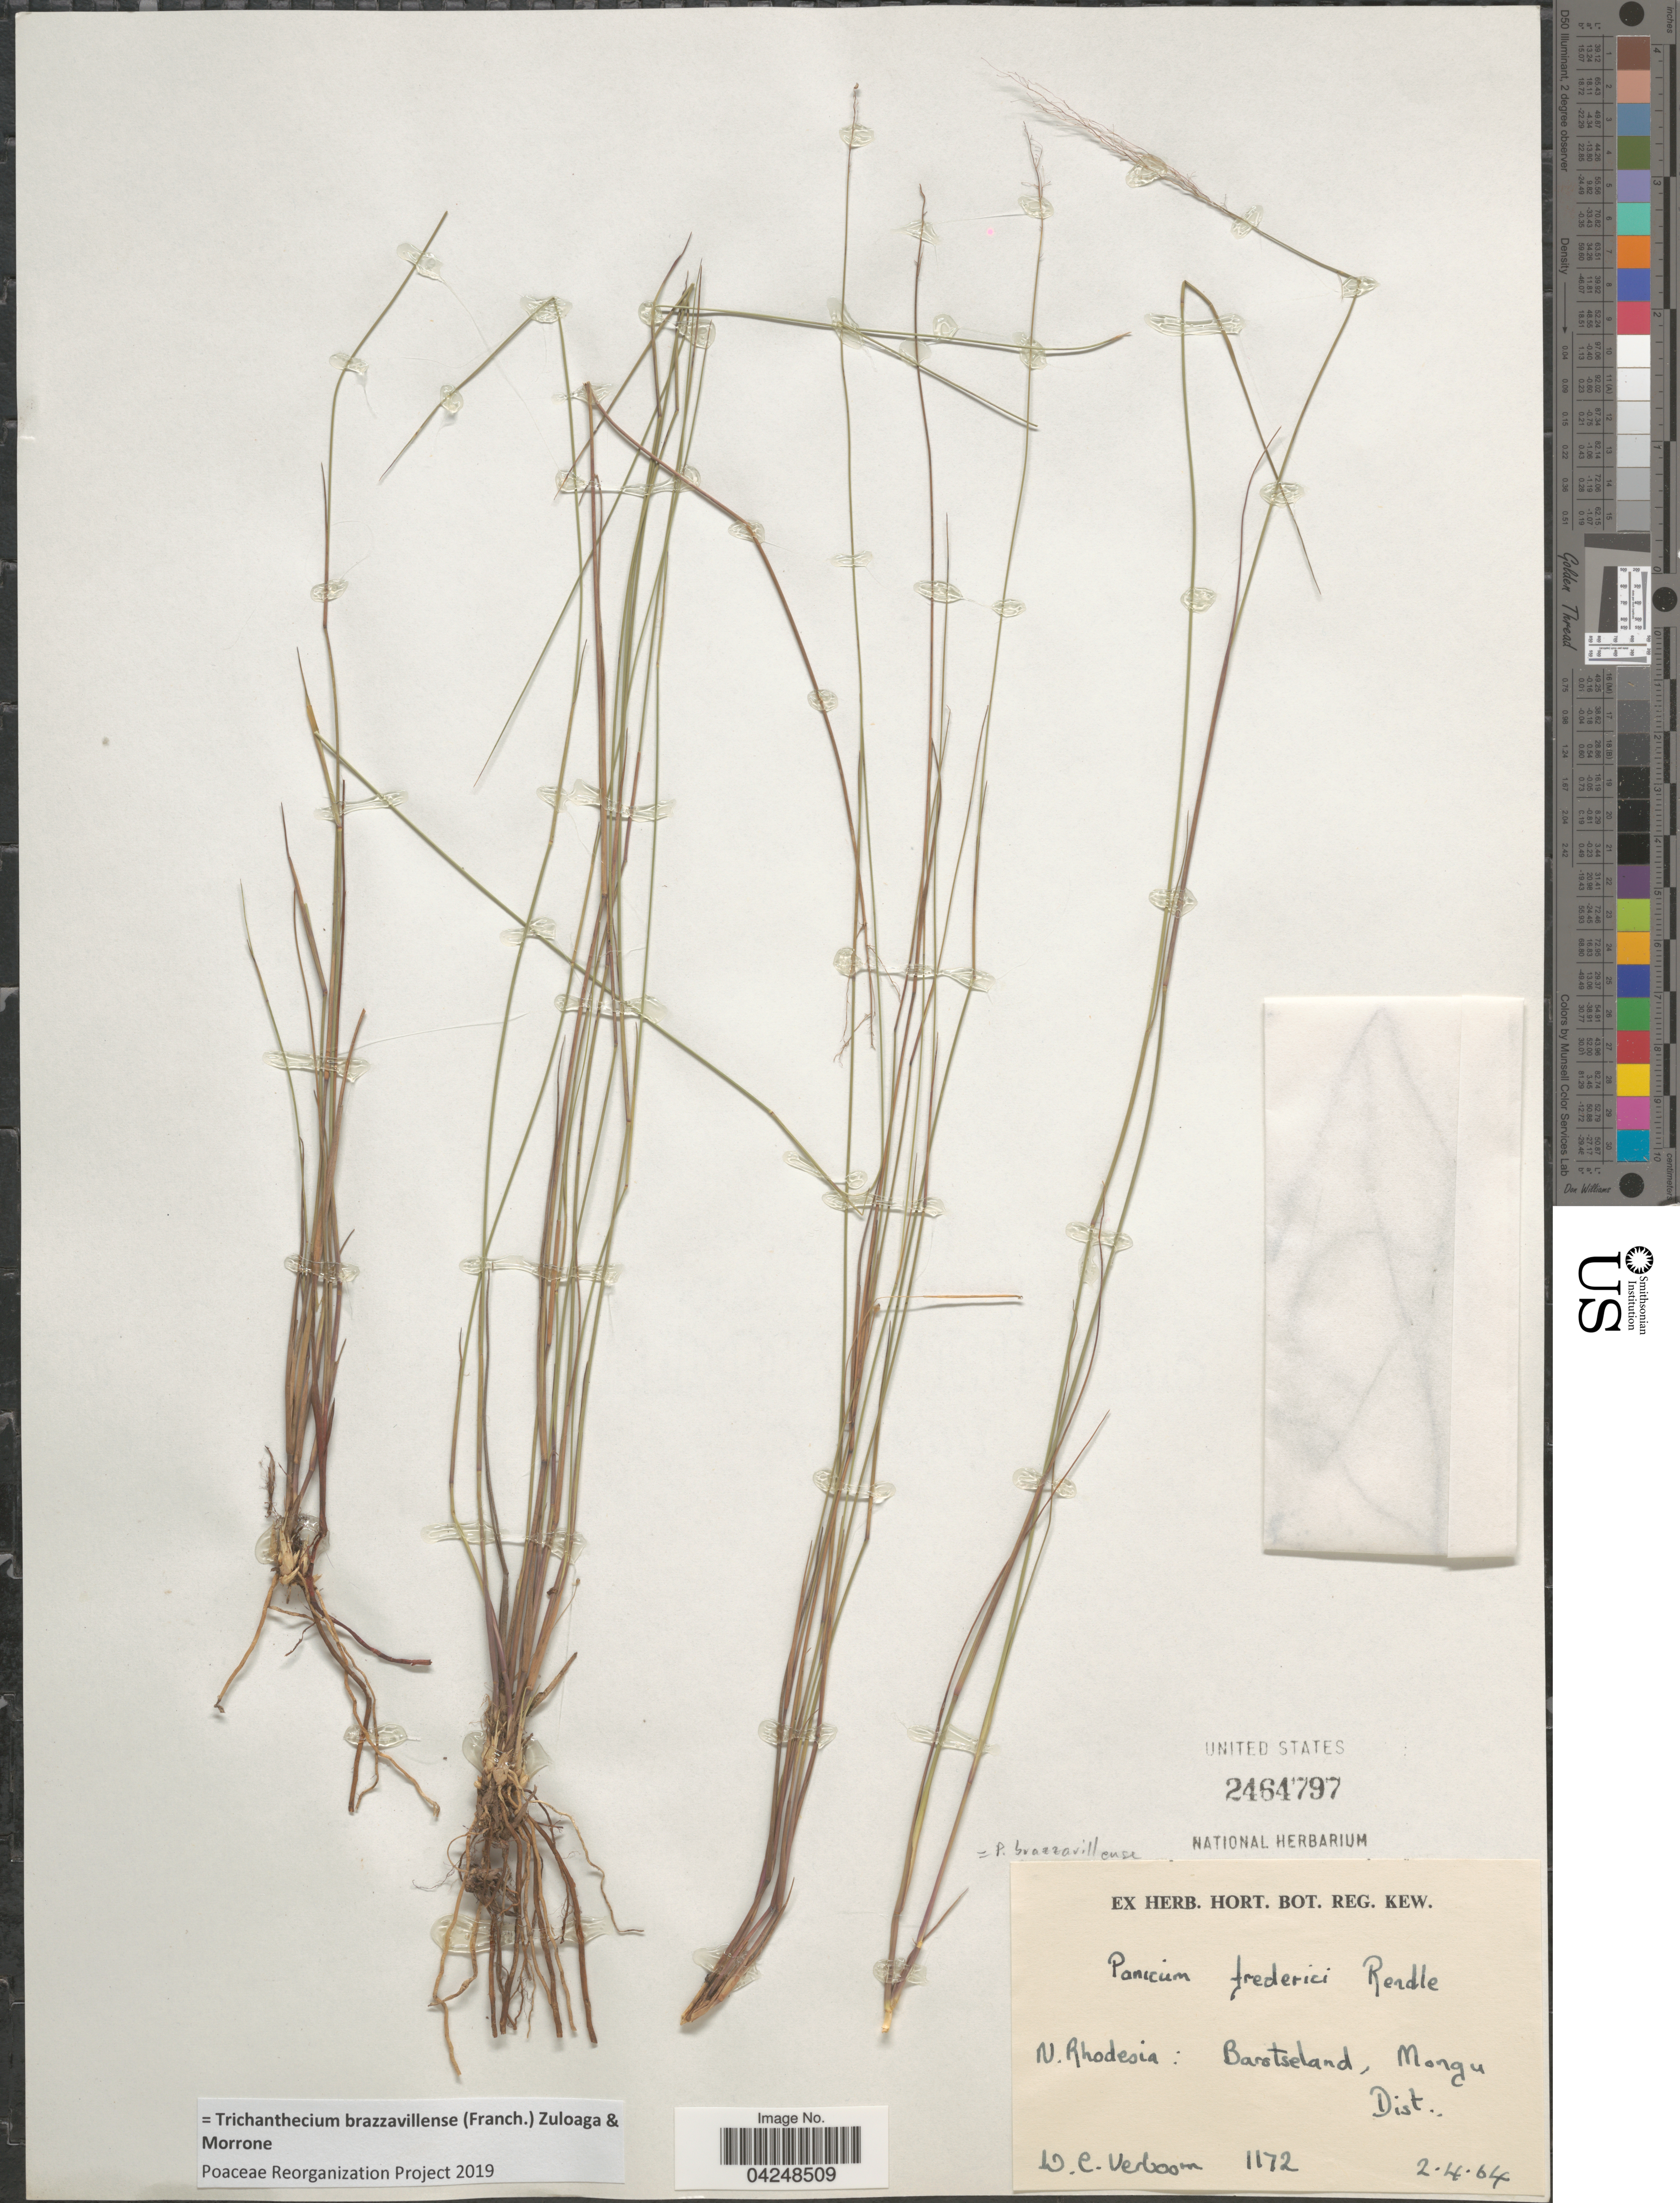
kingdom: Plantae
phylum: Tracheophyta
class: Liliopsida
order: Poales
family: Poaceae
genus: Trichanthecium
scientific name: Trichanthecium brazzavillense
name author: (Franch.) Zuloaga & Morrone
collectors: W. Verboom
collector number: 1172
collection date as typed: Transcribed d/m/y: 2/4/64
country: Zambia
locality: N. Rhodesia: Barstseland, Mongu Dist.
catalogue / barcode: US 2464797